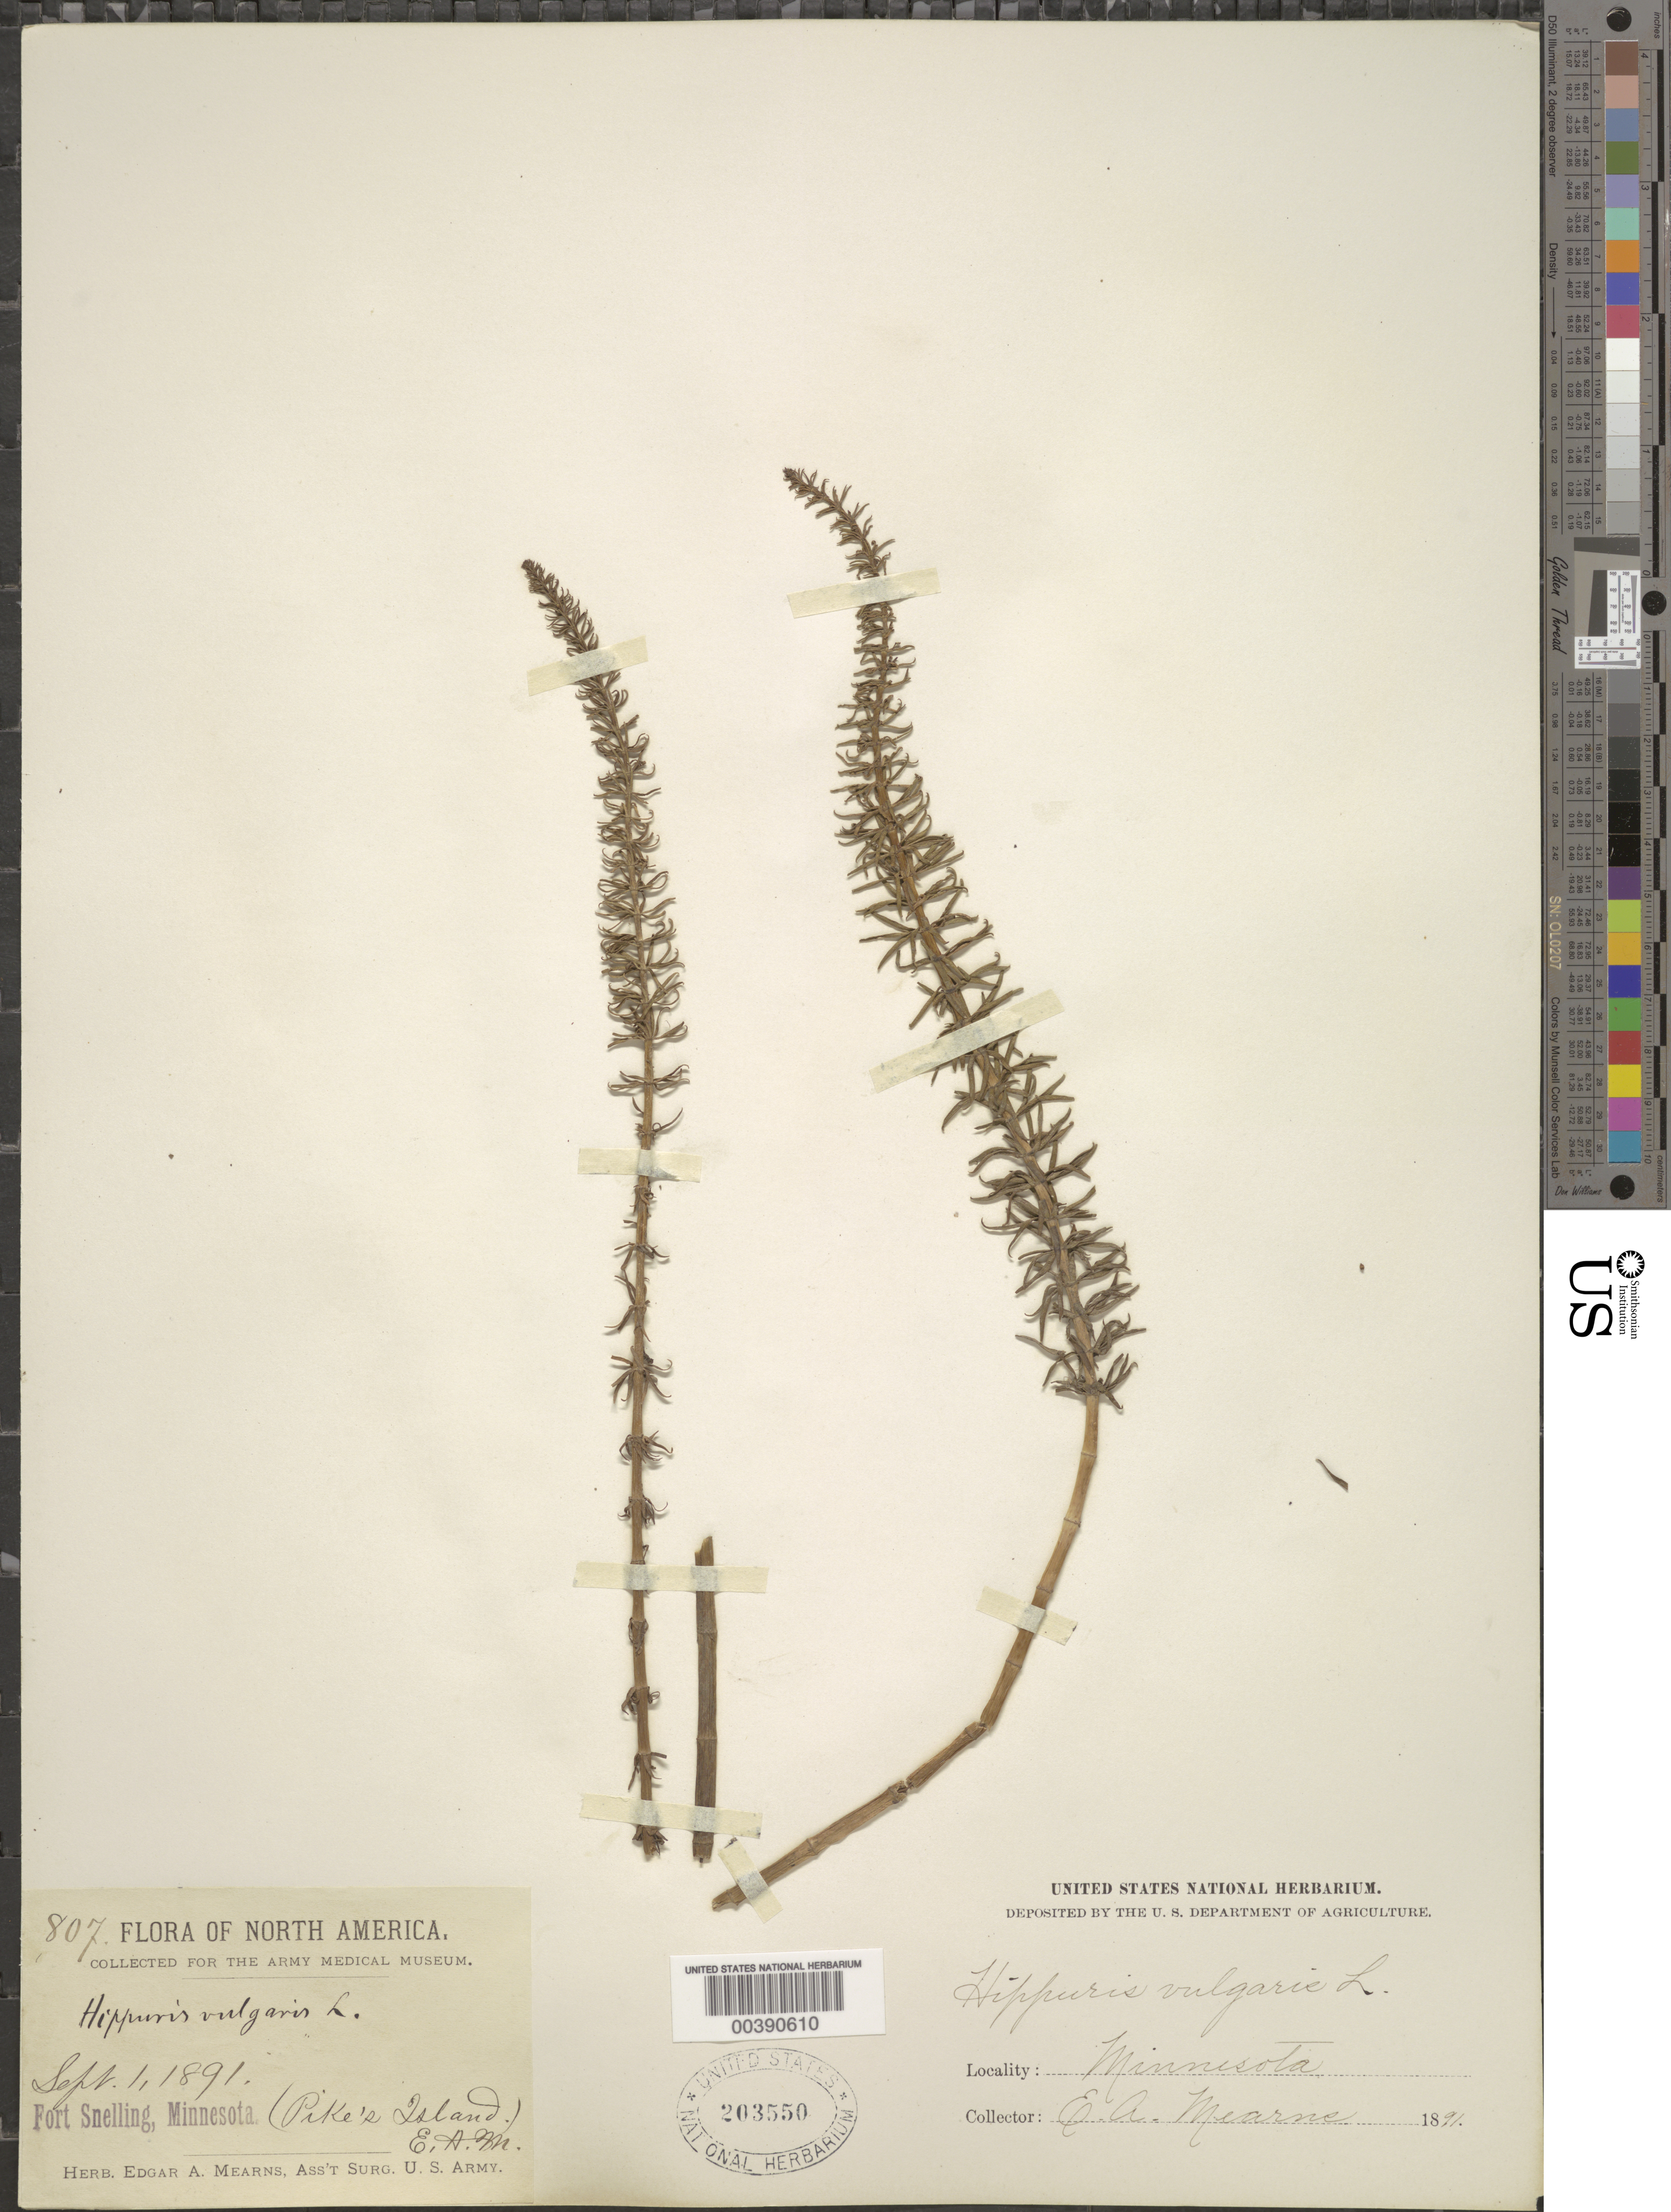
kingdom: Plantae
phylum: Tracheophyta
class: Magnoliopsida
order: Lamiales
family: Plantaginaceae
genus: Hippuris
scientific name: Hippuris vulgaris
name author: L.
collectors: E. A. Mearns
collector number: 807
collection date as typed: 1891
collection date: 1891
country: United States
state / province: Minnesota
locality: Fort snelling, pikes island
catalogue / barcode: US 203550